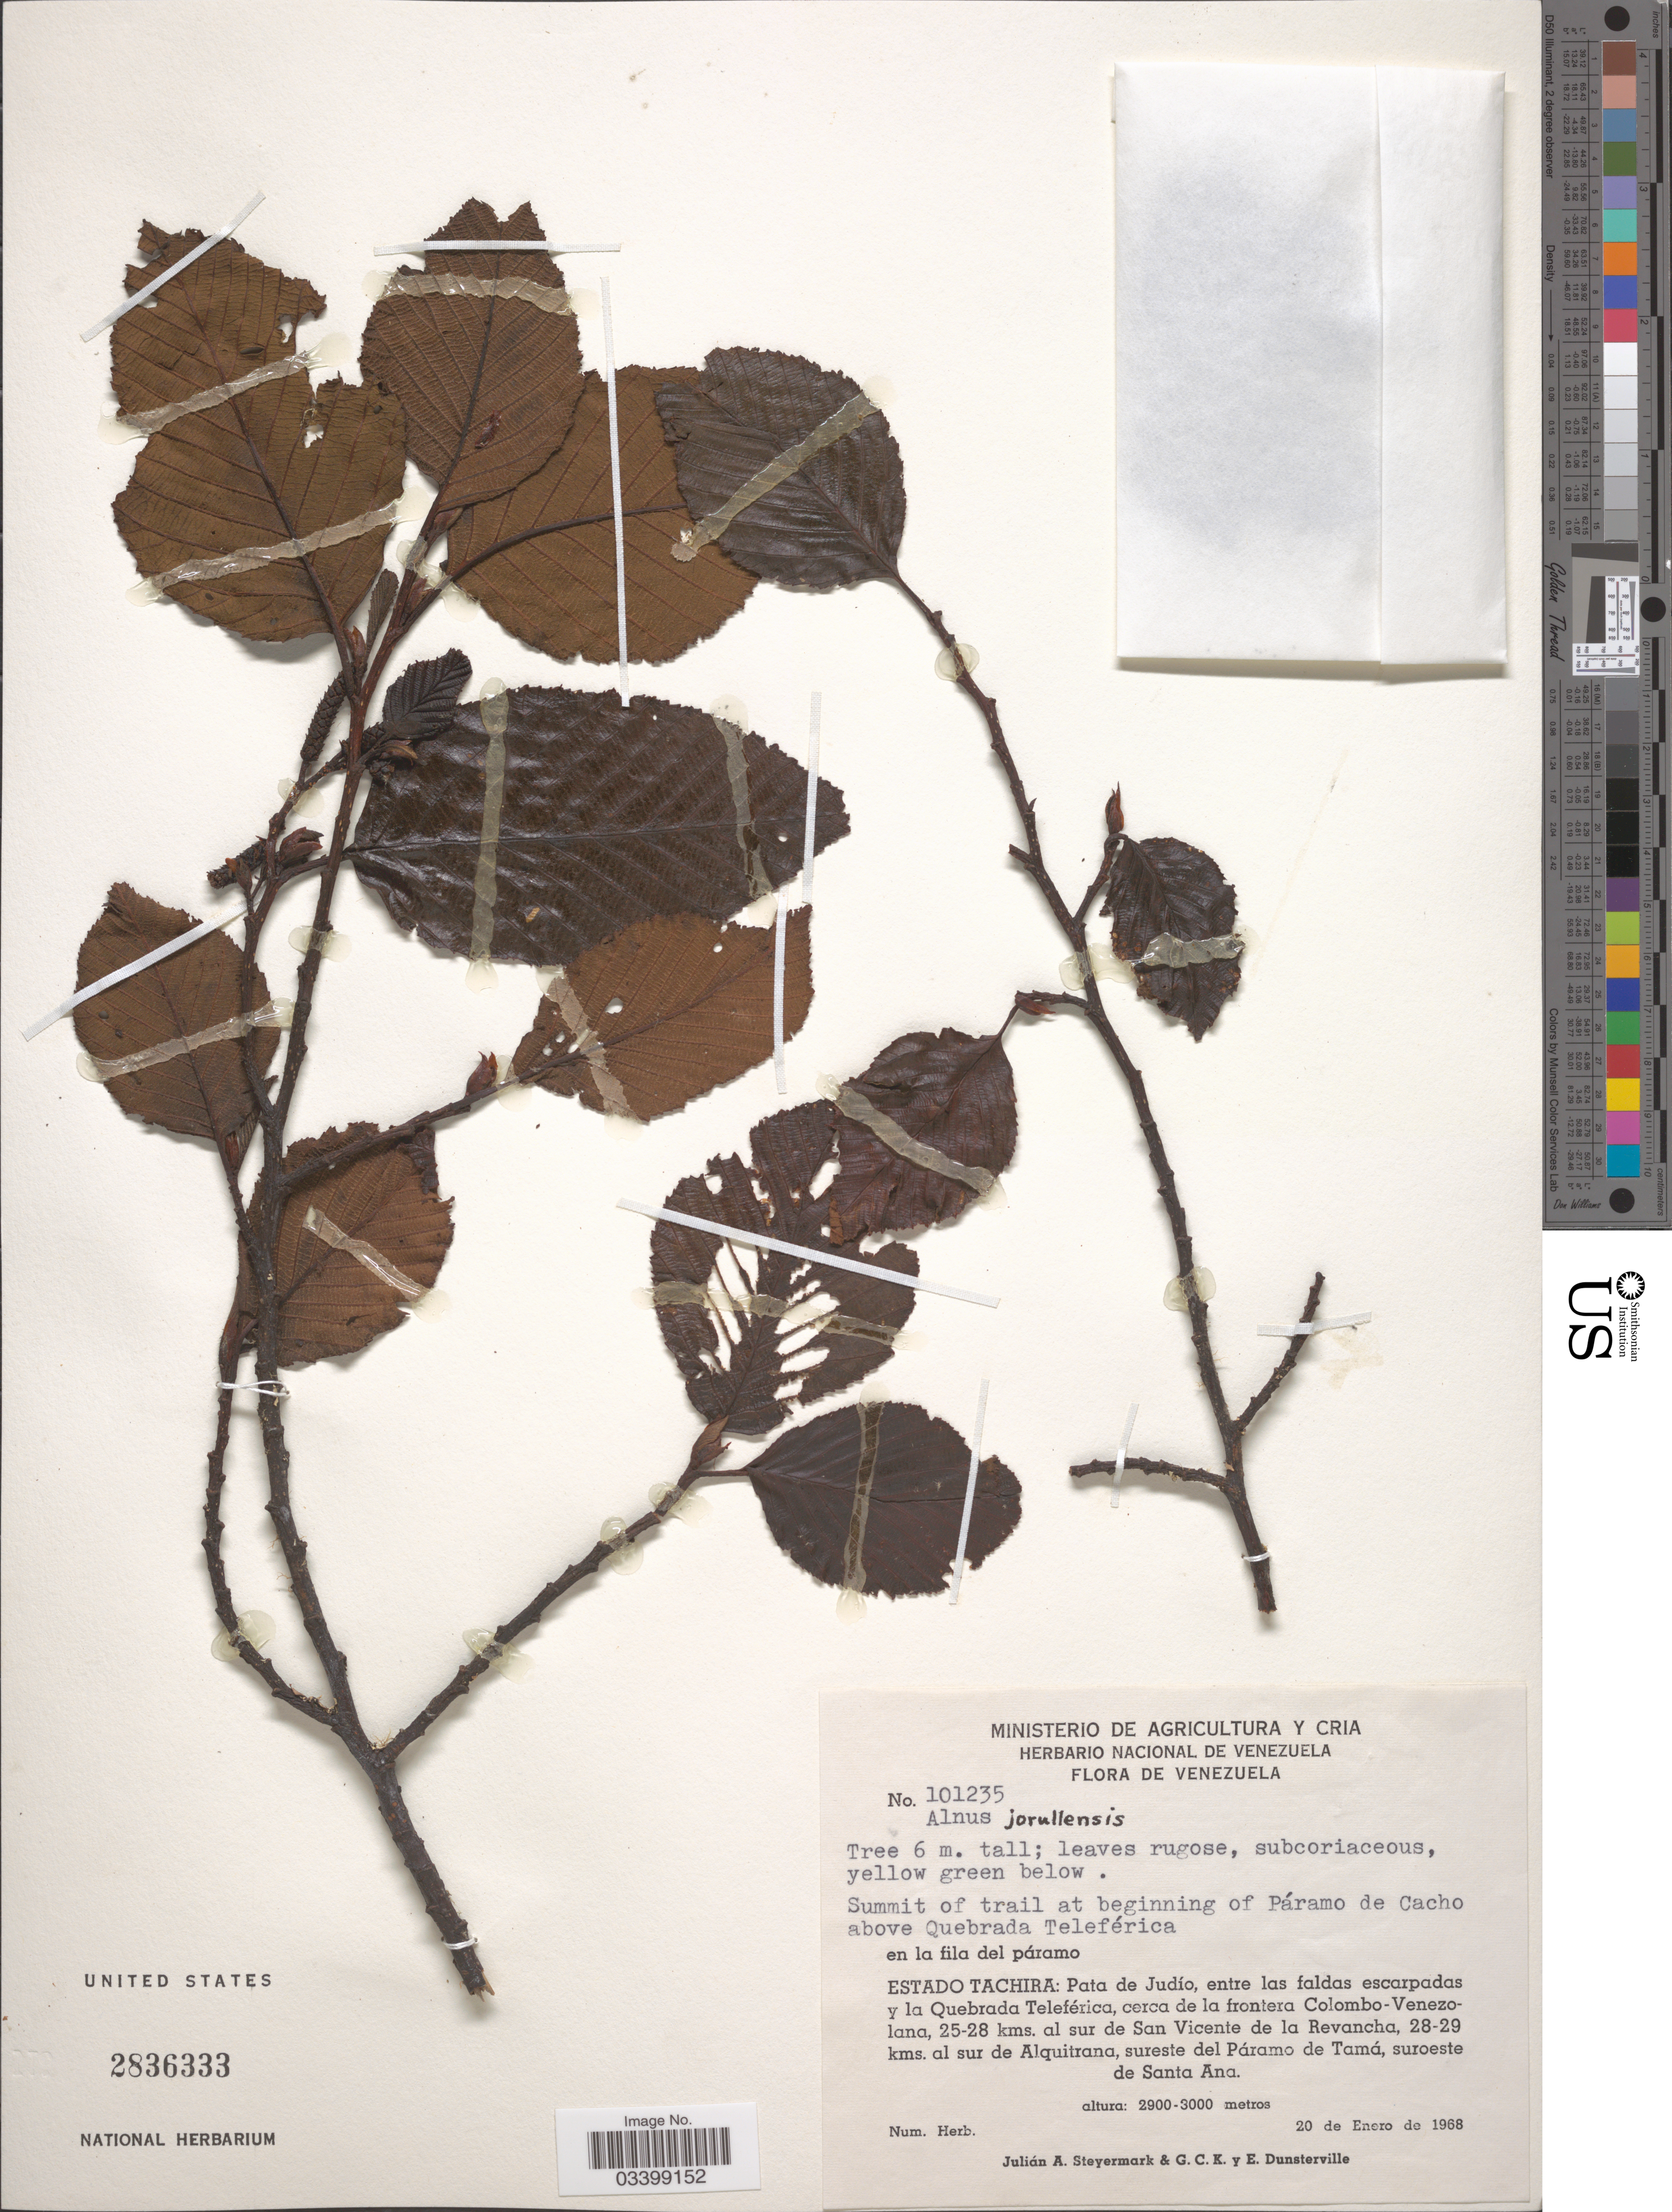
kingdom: Plantae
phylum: Tracheophyta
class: Magnoliopsida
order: Fagales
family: Betulaceae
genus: Alnus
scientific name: Alnus acuminata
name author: Kunth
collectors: J. Steyermark, G. C. K. Dunsterville & E. Dunsterville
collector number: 101235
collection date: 1968-01-20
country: Venezuela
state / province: Tachira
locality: Summit of trail at beginning of Páramo de Cacho above Quebrada Teleférica en la fila del páramo. Pata de Judío, entre las faldas escarpadas y la Quebrada Teleférica, cerca de la frontera Colombo-Venezolana, 25-28 kms. al sur de San Vicente de la Revancha, 28-29 kms. al sur de Alquitrana, sureste del Páramo de Tamá, suroeste de Santa Ana.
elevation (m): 2900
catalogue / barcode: US 2836333